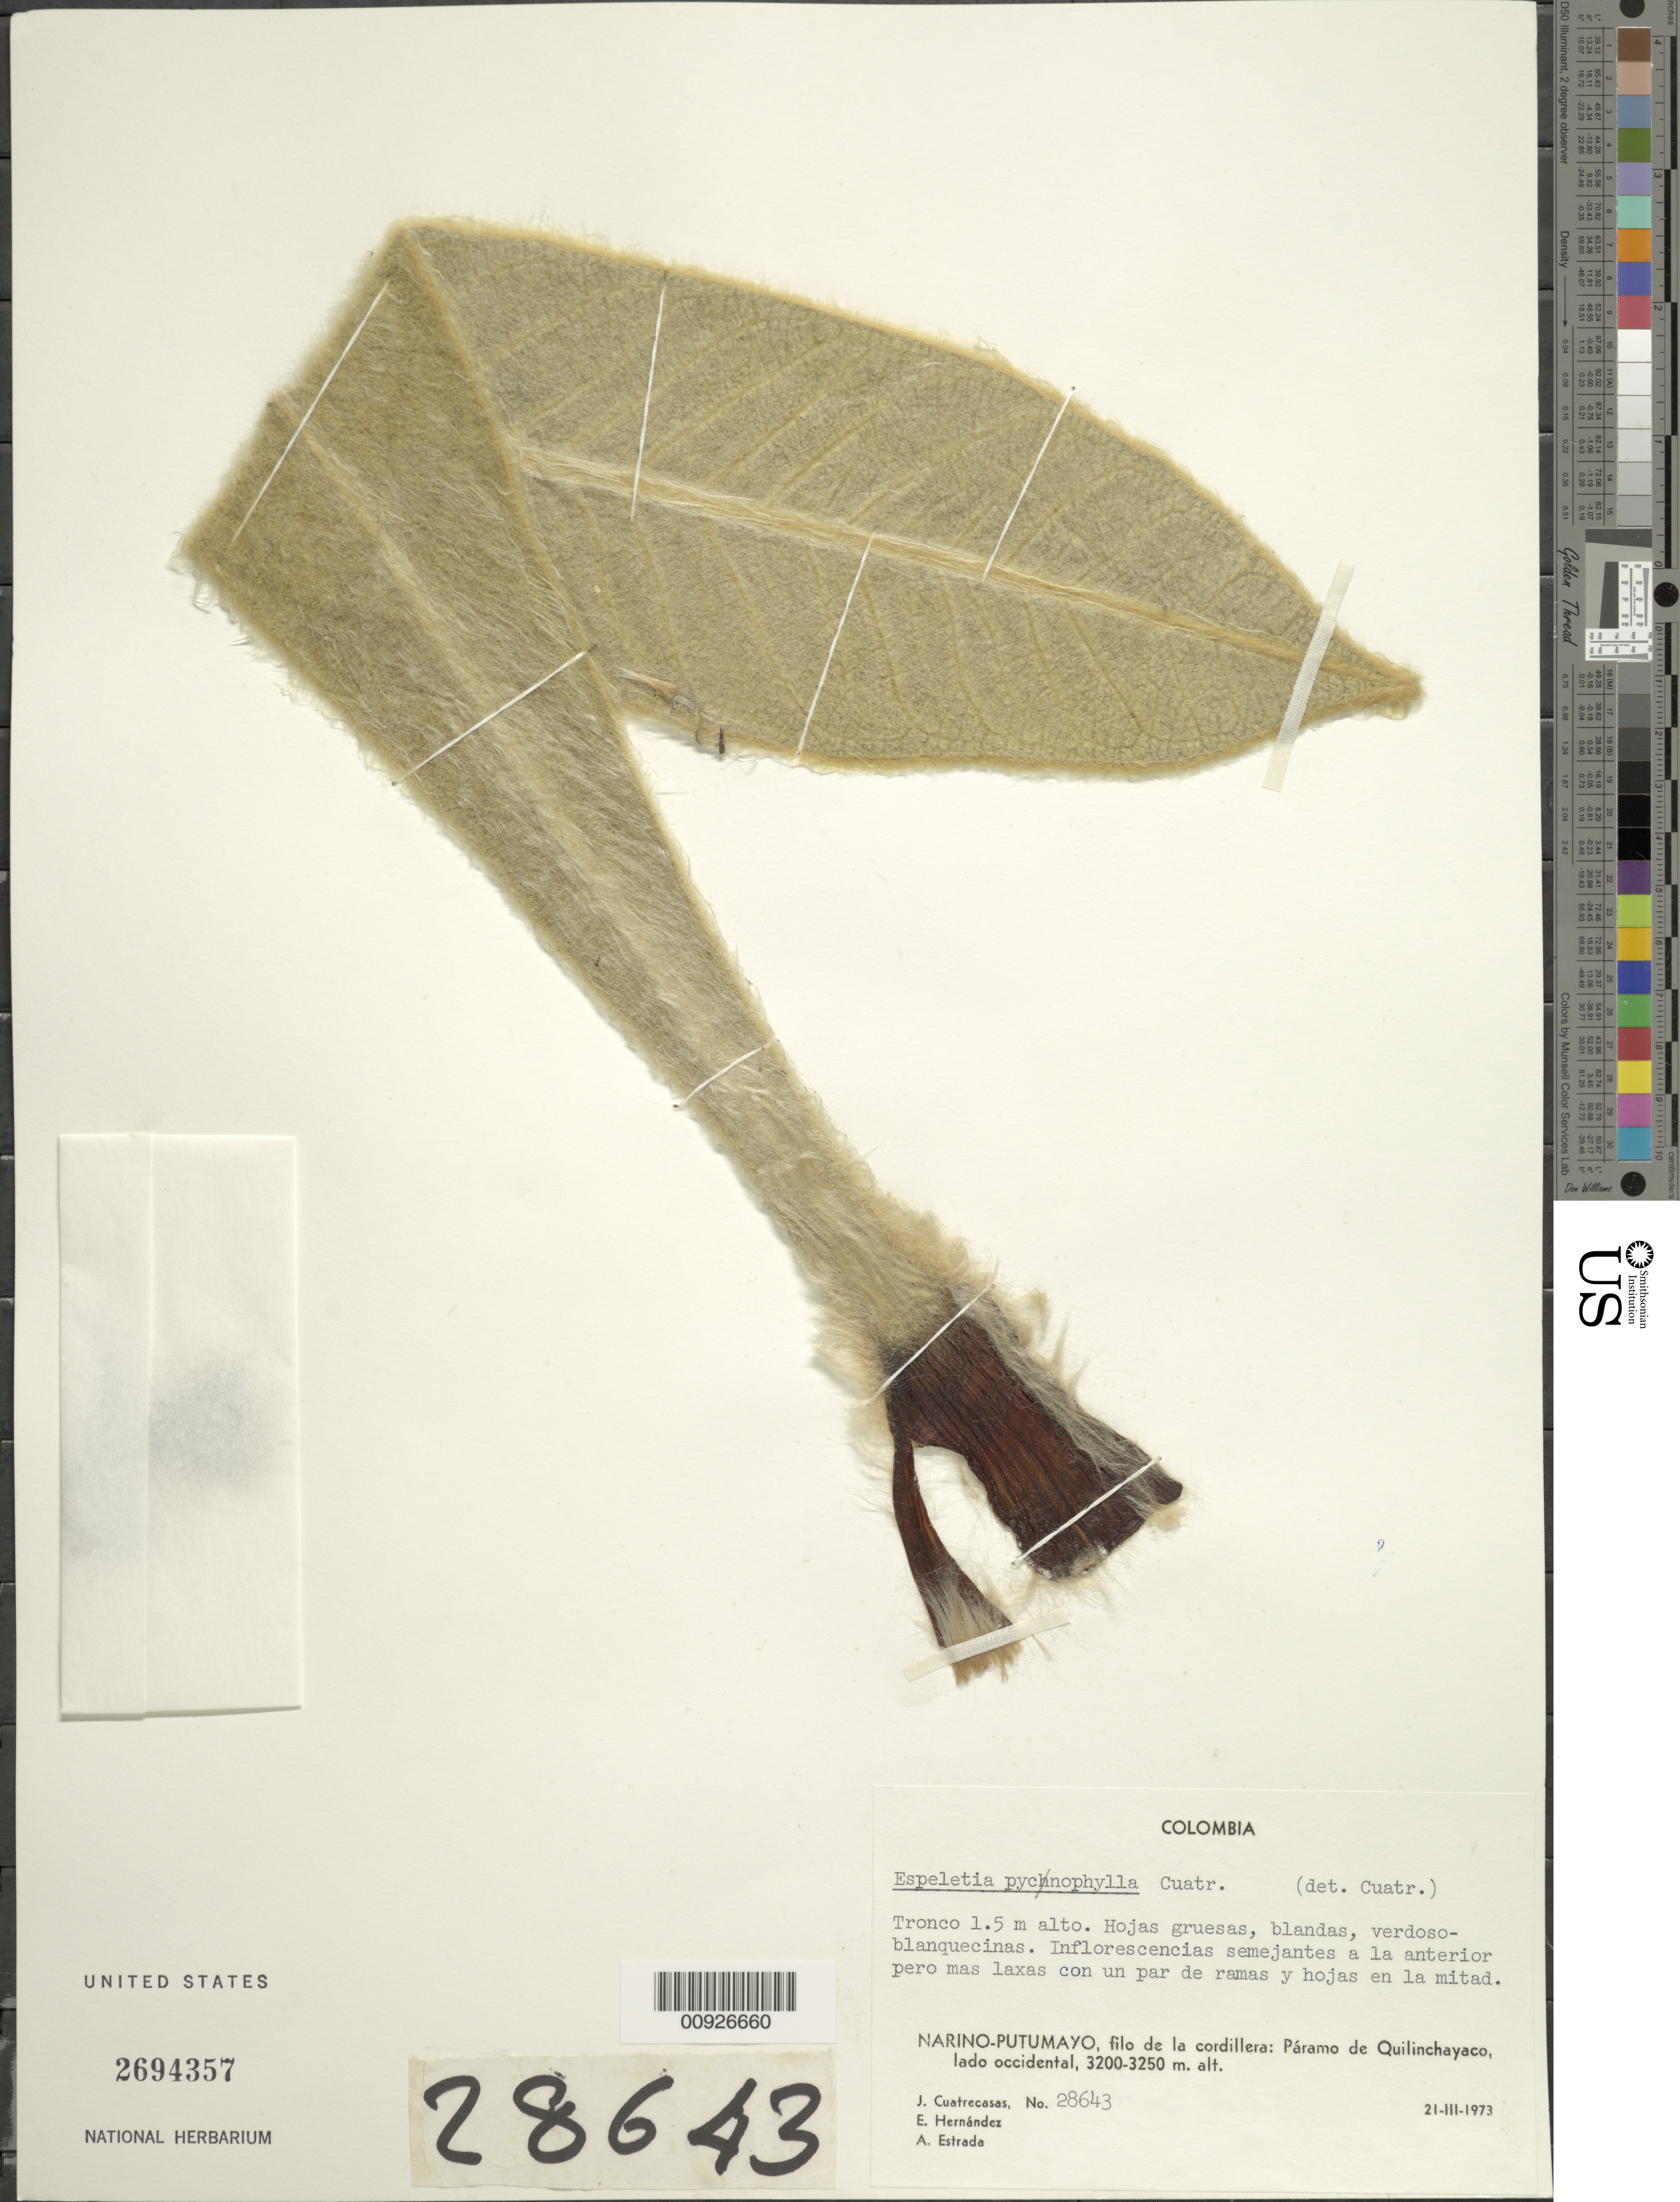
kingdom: Plantae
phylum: Tracheophyta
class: Magnoliopsida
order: Asterales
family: Asteraceae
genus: Espeletia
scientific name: Espeletia pycnophylla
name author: Cuatrec.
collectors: J. Cuatrecasas, E. Hernández & A. Estrada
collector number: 28643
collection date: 1973-03-21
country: Colombia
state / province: Nariño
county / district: Nariño-Putumayo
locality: Paramo de Quilinchayaco. Filo de La Cordillera, Lado Oriental.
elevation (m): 3200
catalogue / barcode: US 2694357